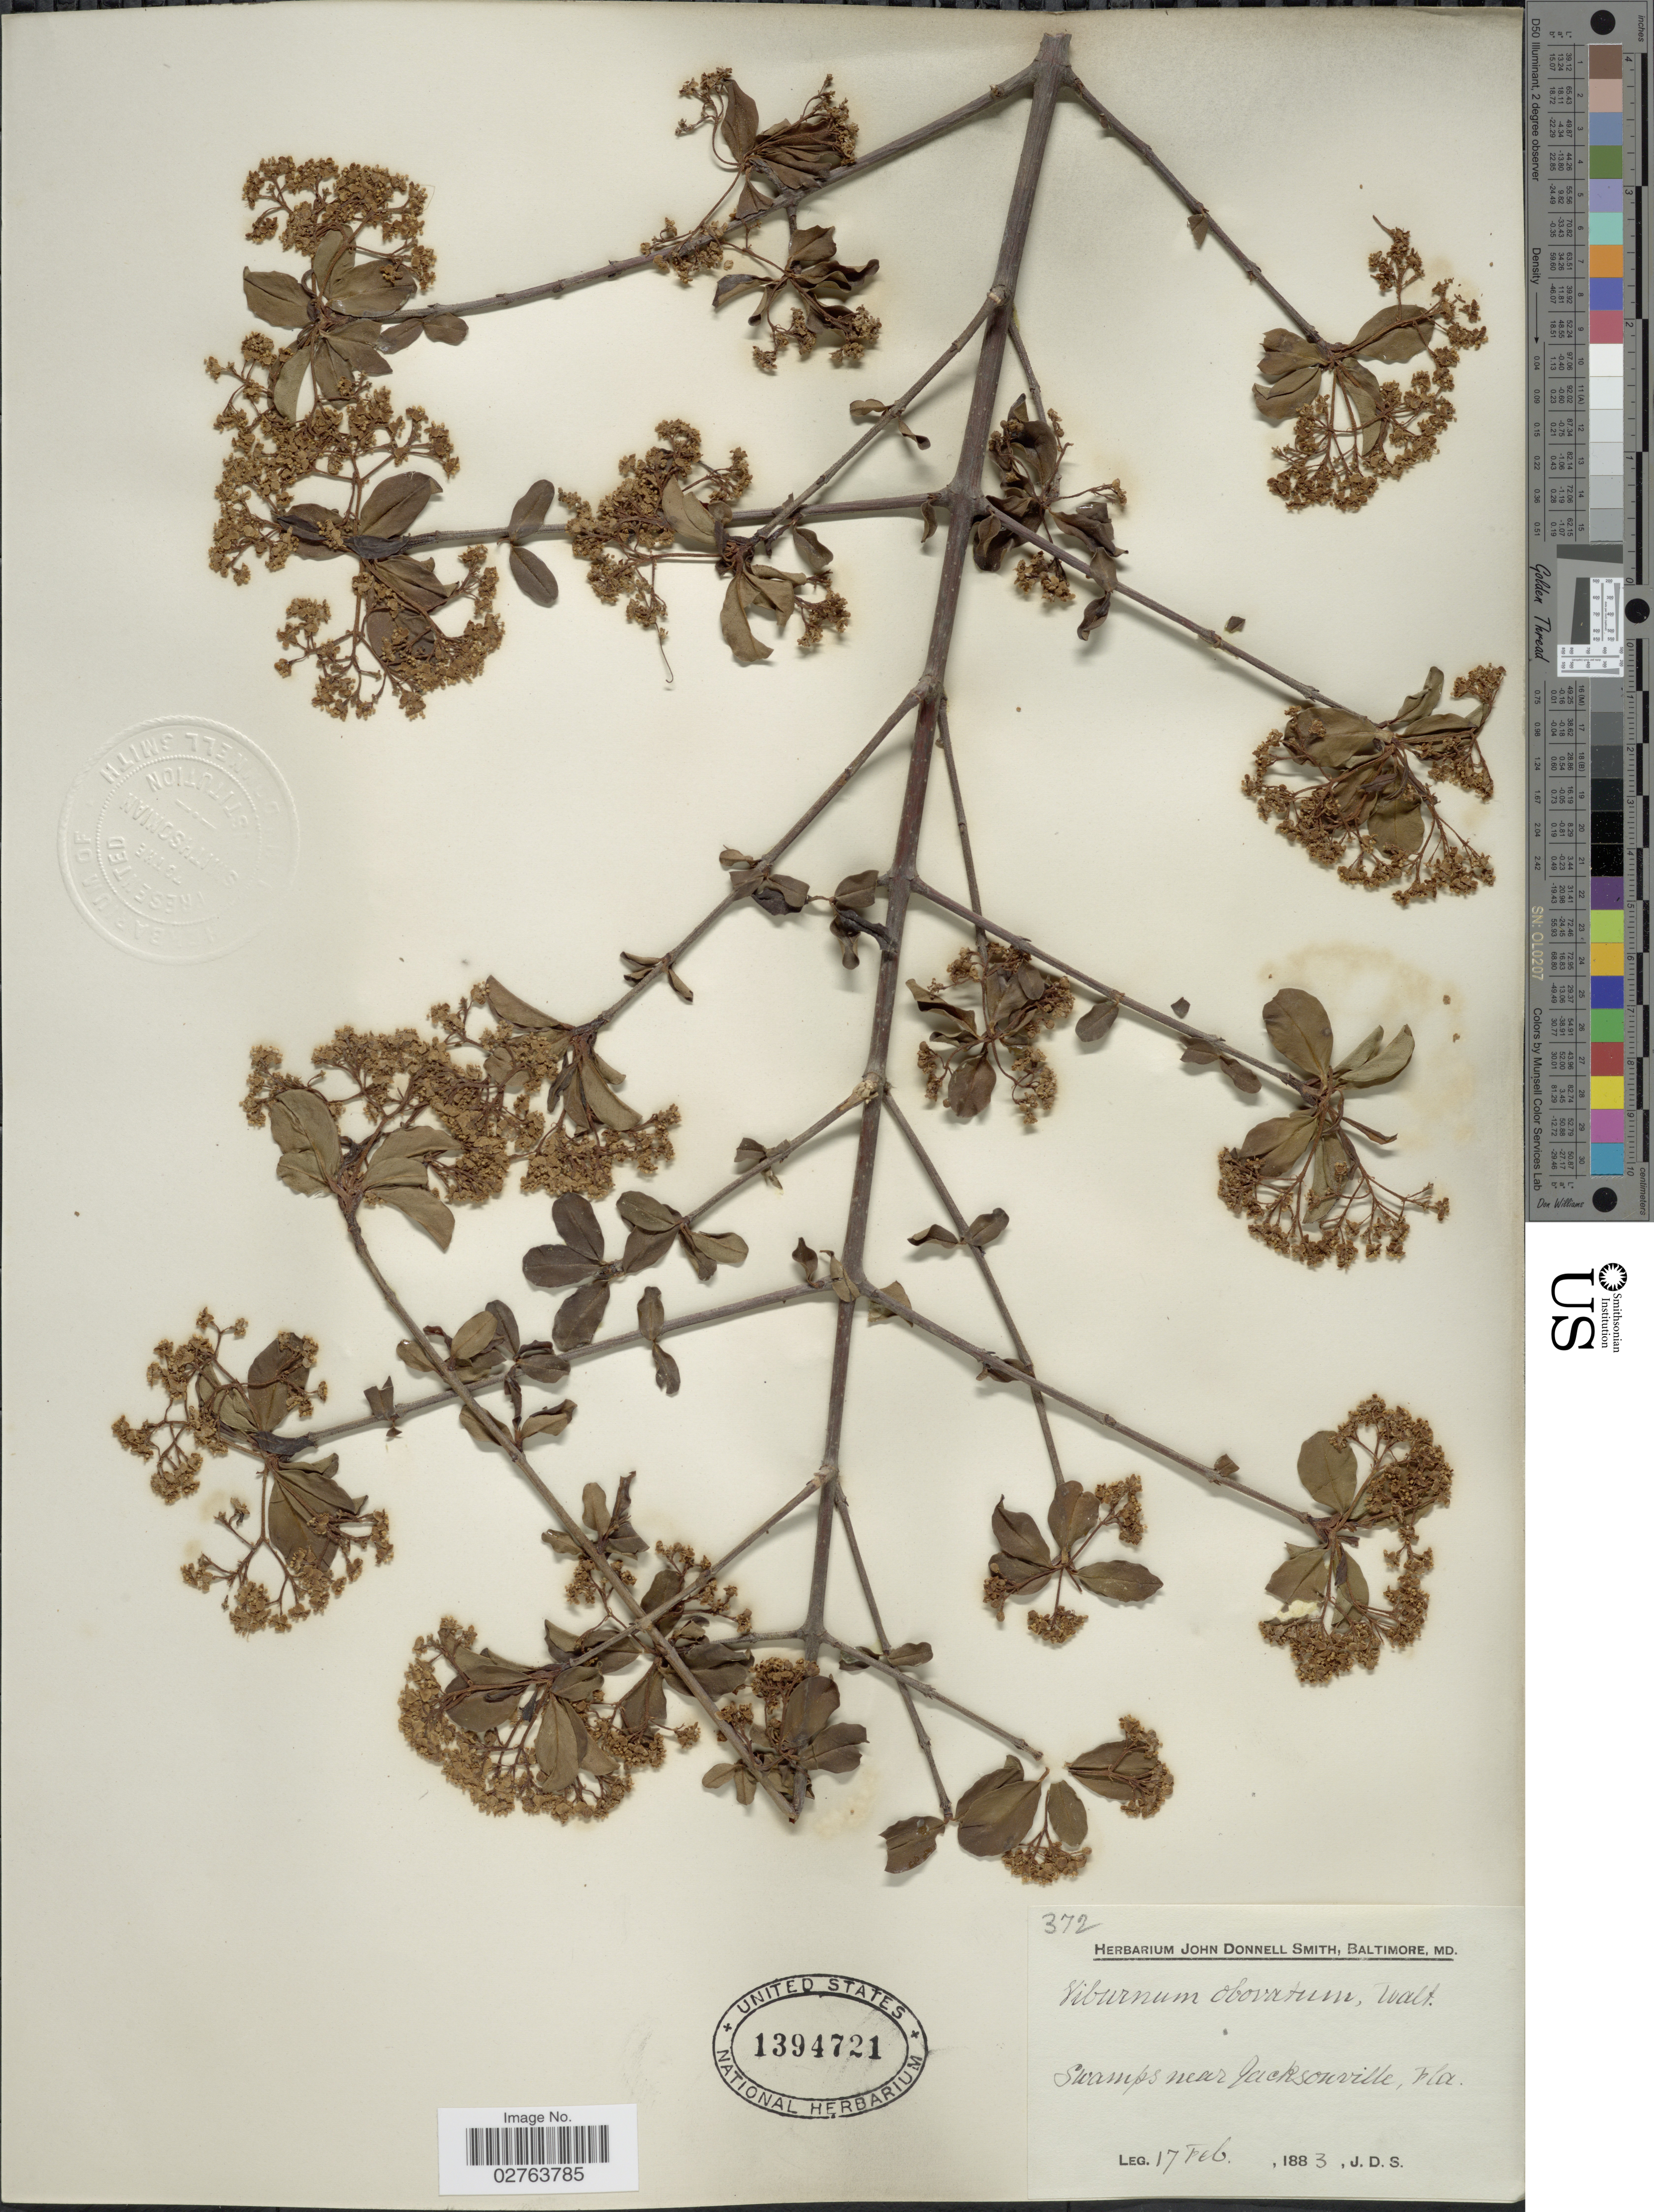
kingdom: Plantae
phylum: Tracheophyta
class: Magnoliopsida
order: Dipsacales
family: Viburnaceae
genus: Viburnum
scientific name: Viburnum obovatum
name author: Walter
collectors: J. Donnell Smith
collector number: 372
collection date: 1883-02-17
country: United States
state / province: Florida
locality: Swamps near Jacksonville.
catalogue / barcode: US 1394721